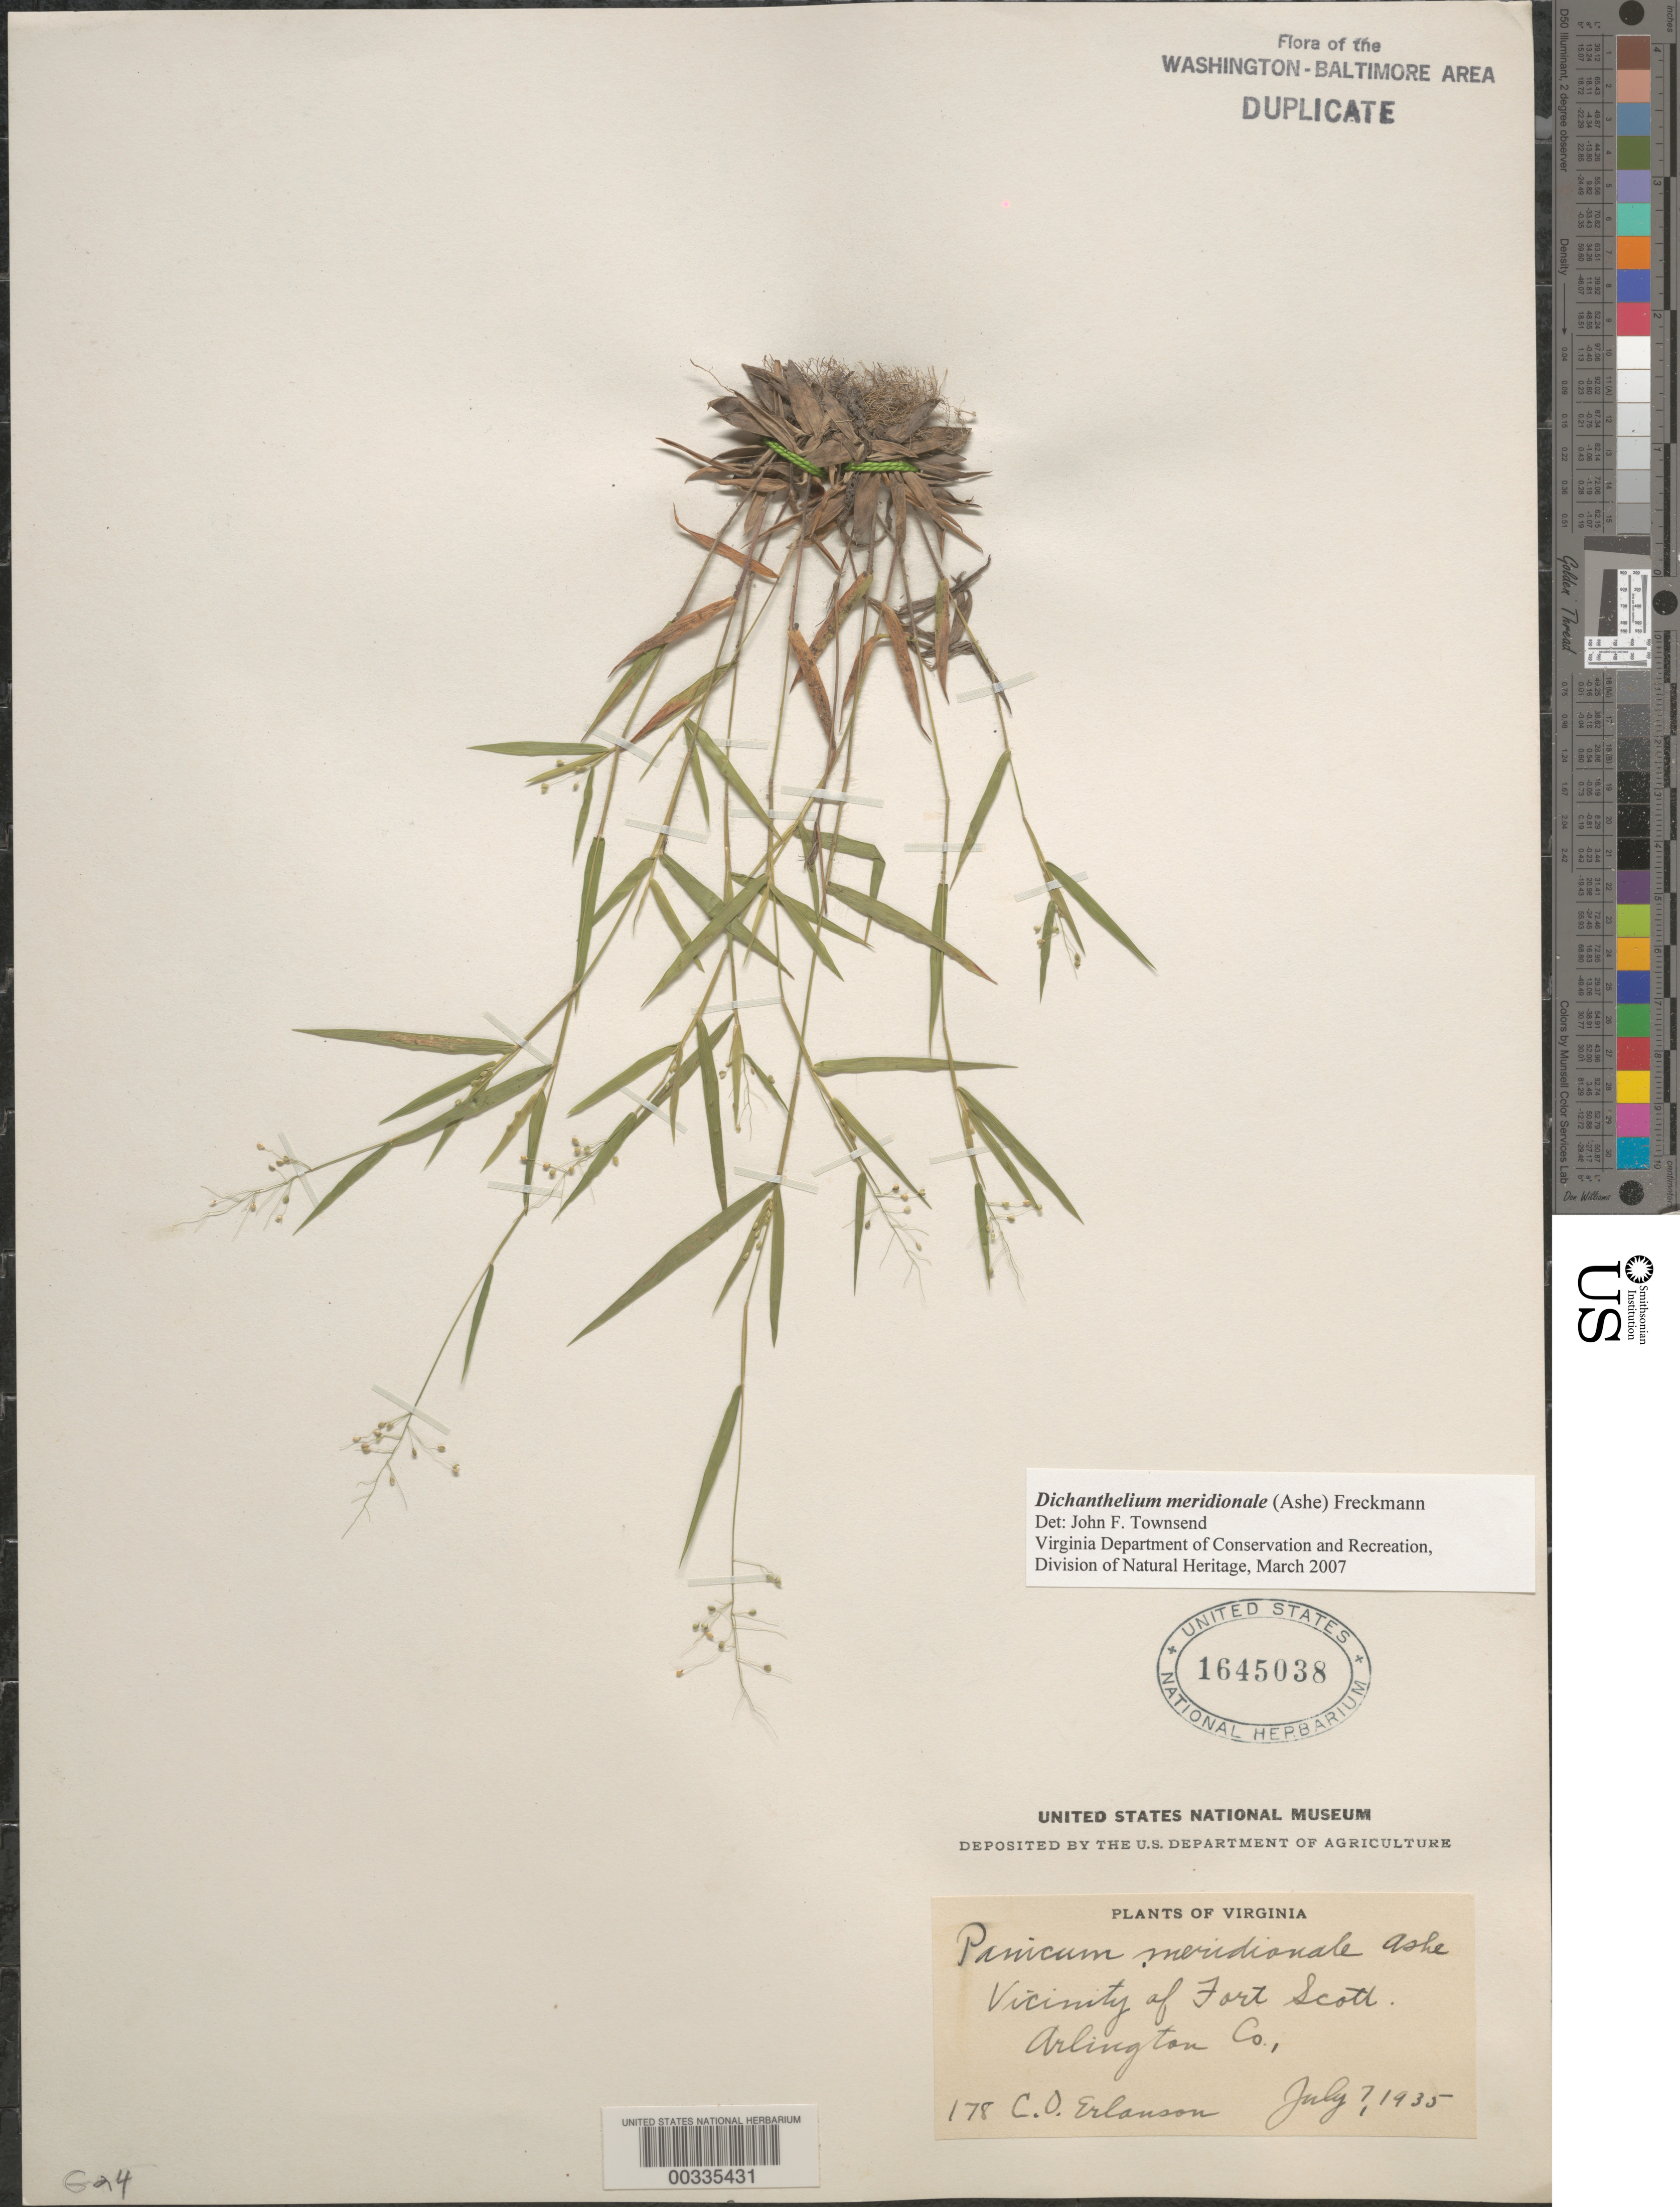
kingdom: Plantae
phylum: Tracheophyta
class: Liliopsida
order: Poales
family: Poaceae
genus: Dichanthelium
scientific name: Dichanthelium meridionale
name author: (Ashe) Freckmann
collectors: C. O. Erlanson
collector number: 178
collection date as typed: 07 Jul 1935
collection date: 1935-07-07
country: United States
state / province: Virginia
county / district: Arlington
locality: Vicinity of Fort Scott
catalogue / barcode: US 1645038